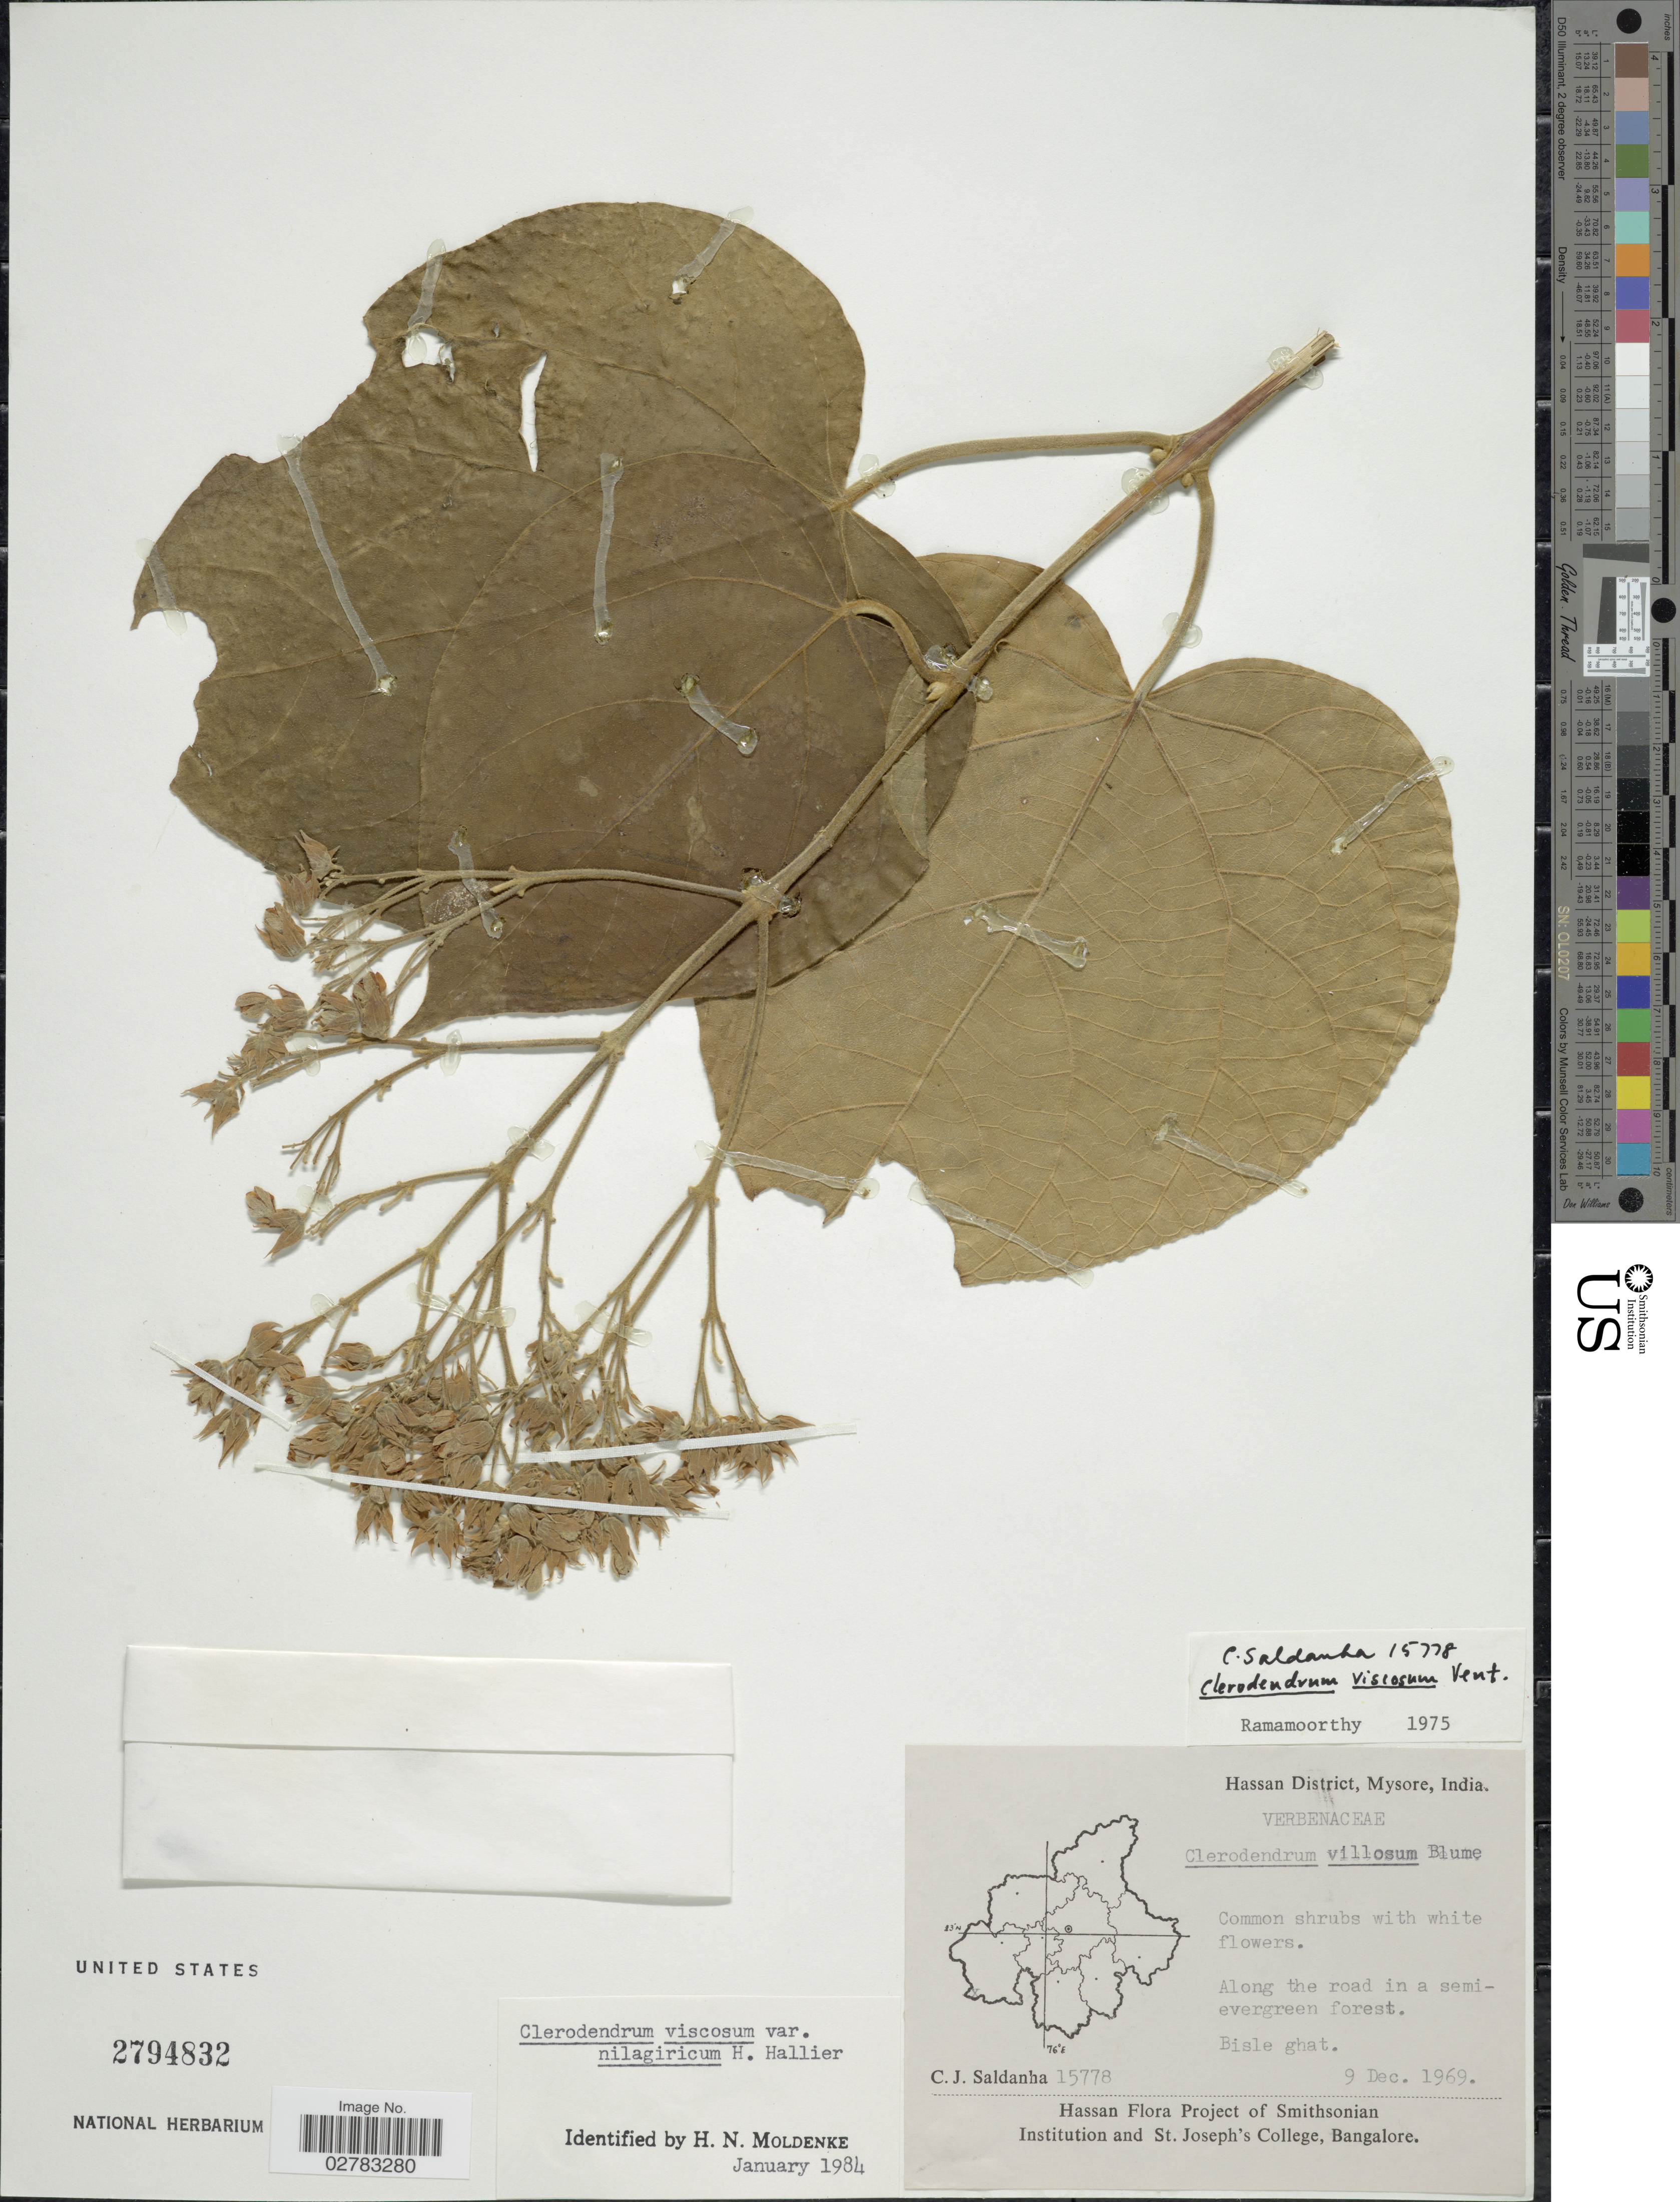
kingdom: Plantae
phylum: Tracheophyta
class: Magnoliopsida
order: Lamiales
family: Lamiaceae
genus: Clerodendrum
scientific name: Clerodendrum viscosum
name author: Vent.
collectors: C. J. Saldanha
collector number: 15778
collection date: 1969-12-09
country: India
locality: Hassan District, Mysore, Bisle ghat.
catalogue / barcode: US 2794832